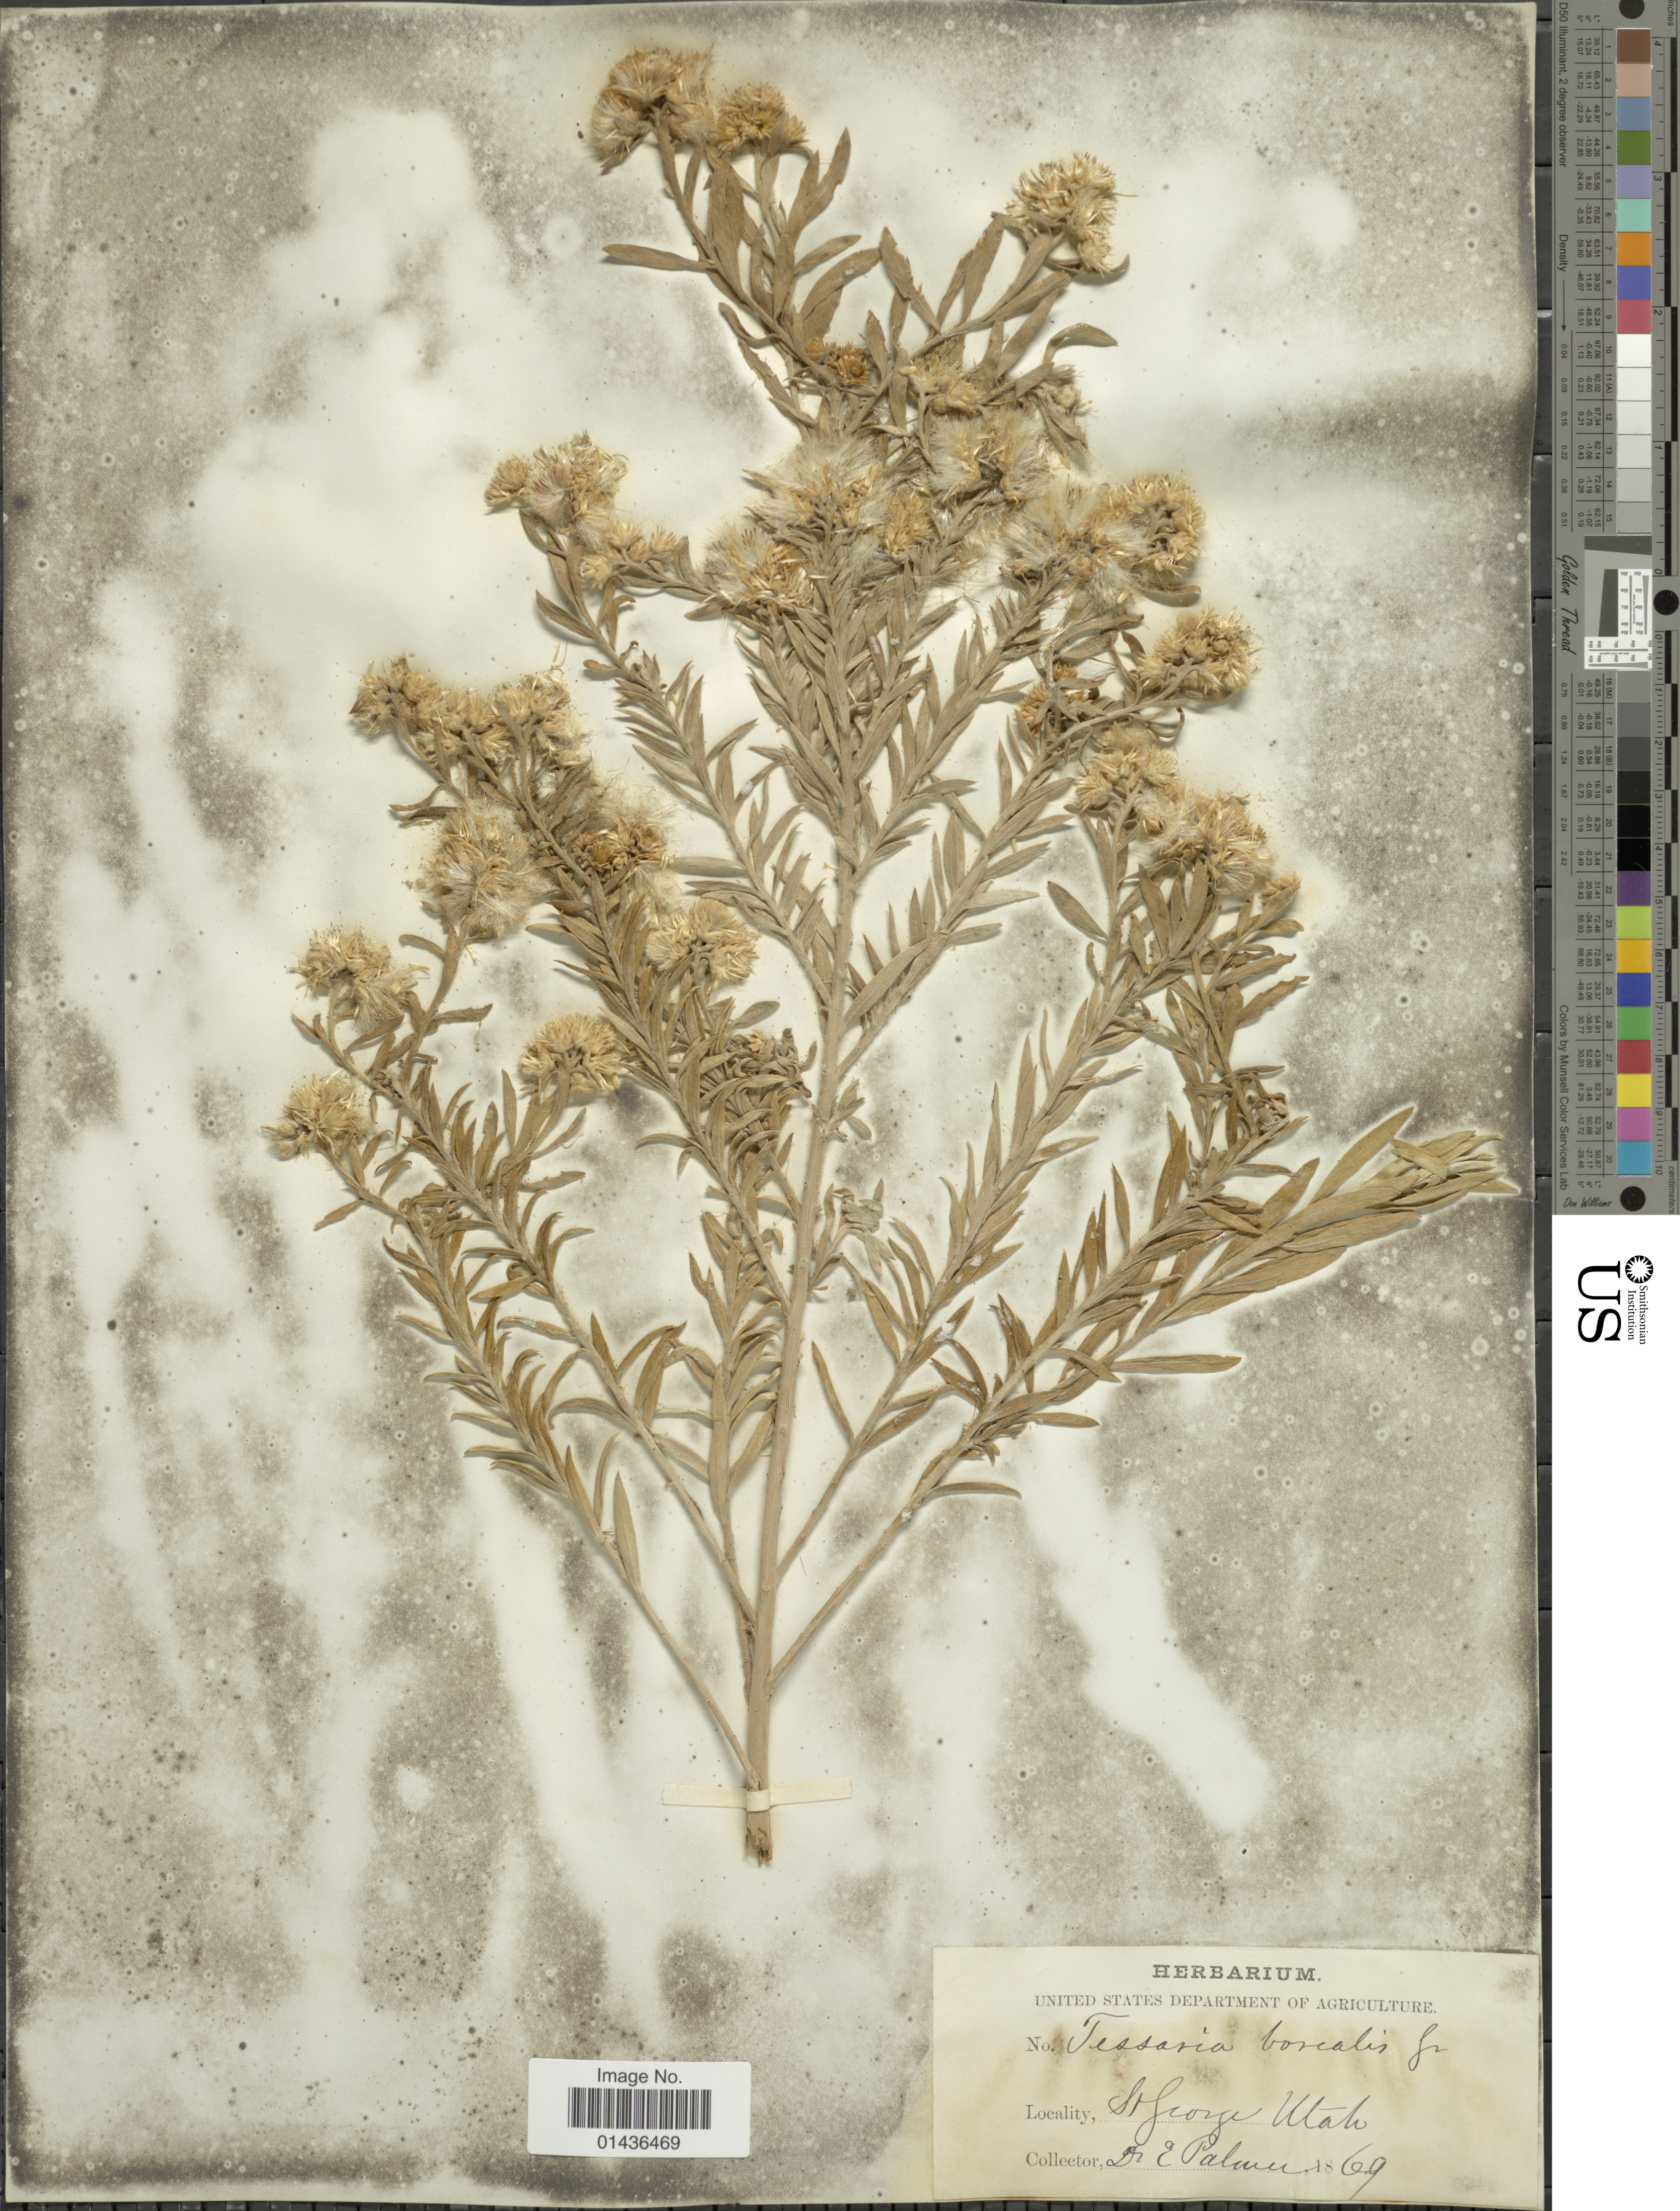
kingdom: Plantae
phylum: Tracheophyta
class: Magnoliopsida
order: Asterales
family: Asteraceae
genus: Pluchea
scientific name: Pluchea sericea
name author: (Nutt.) Coville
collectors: E. Palmer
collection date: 1869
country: United States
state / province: Utah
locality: St. George